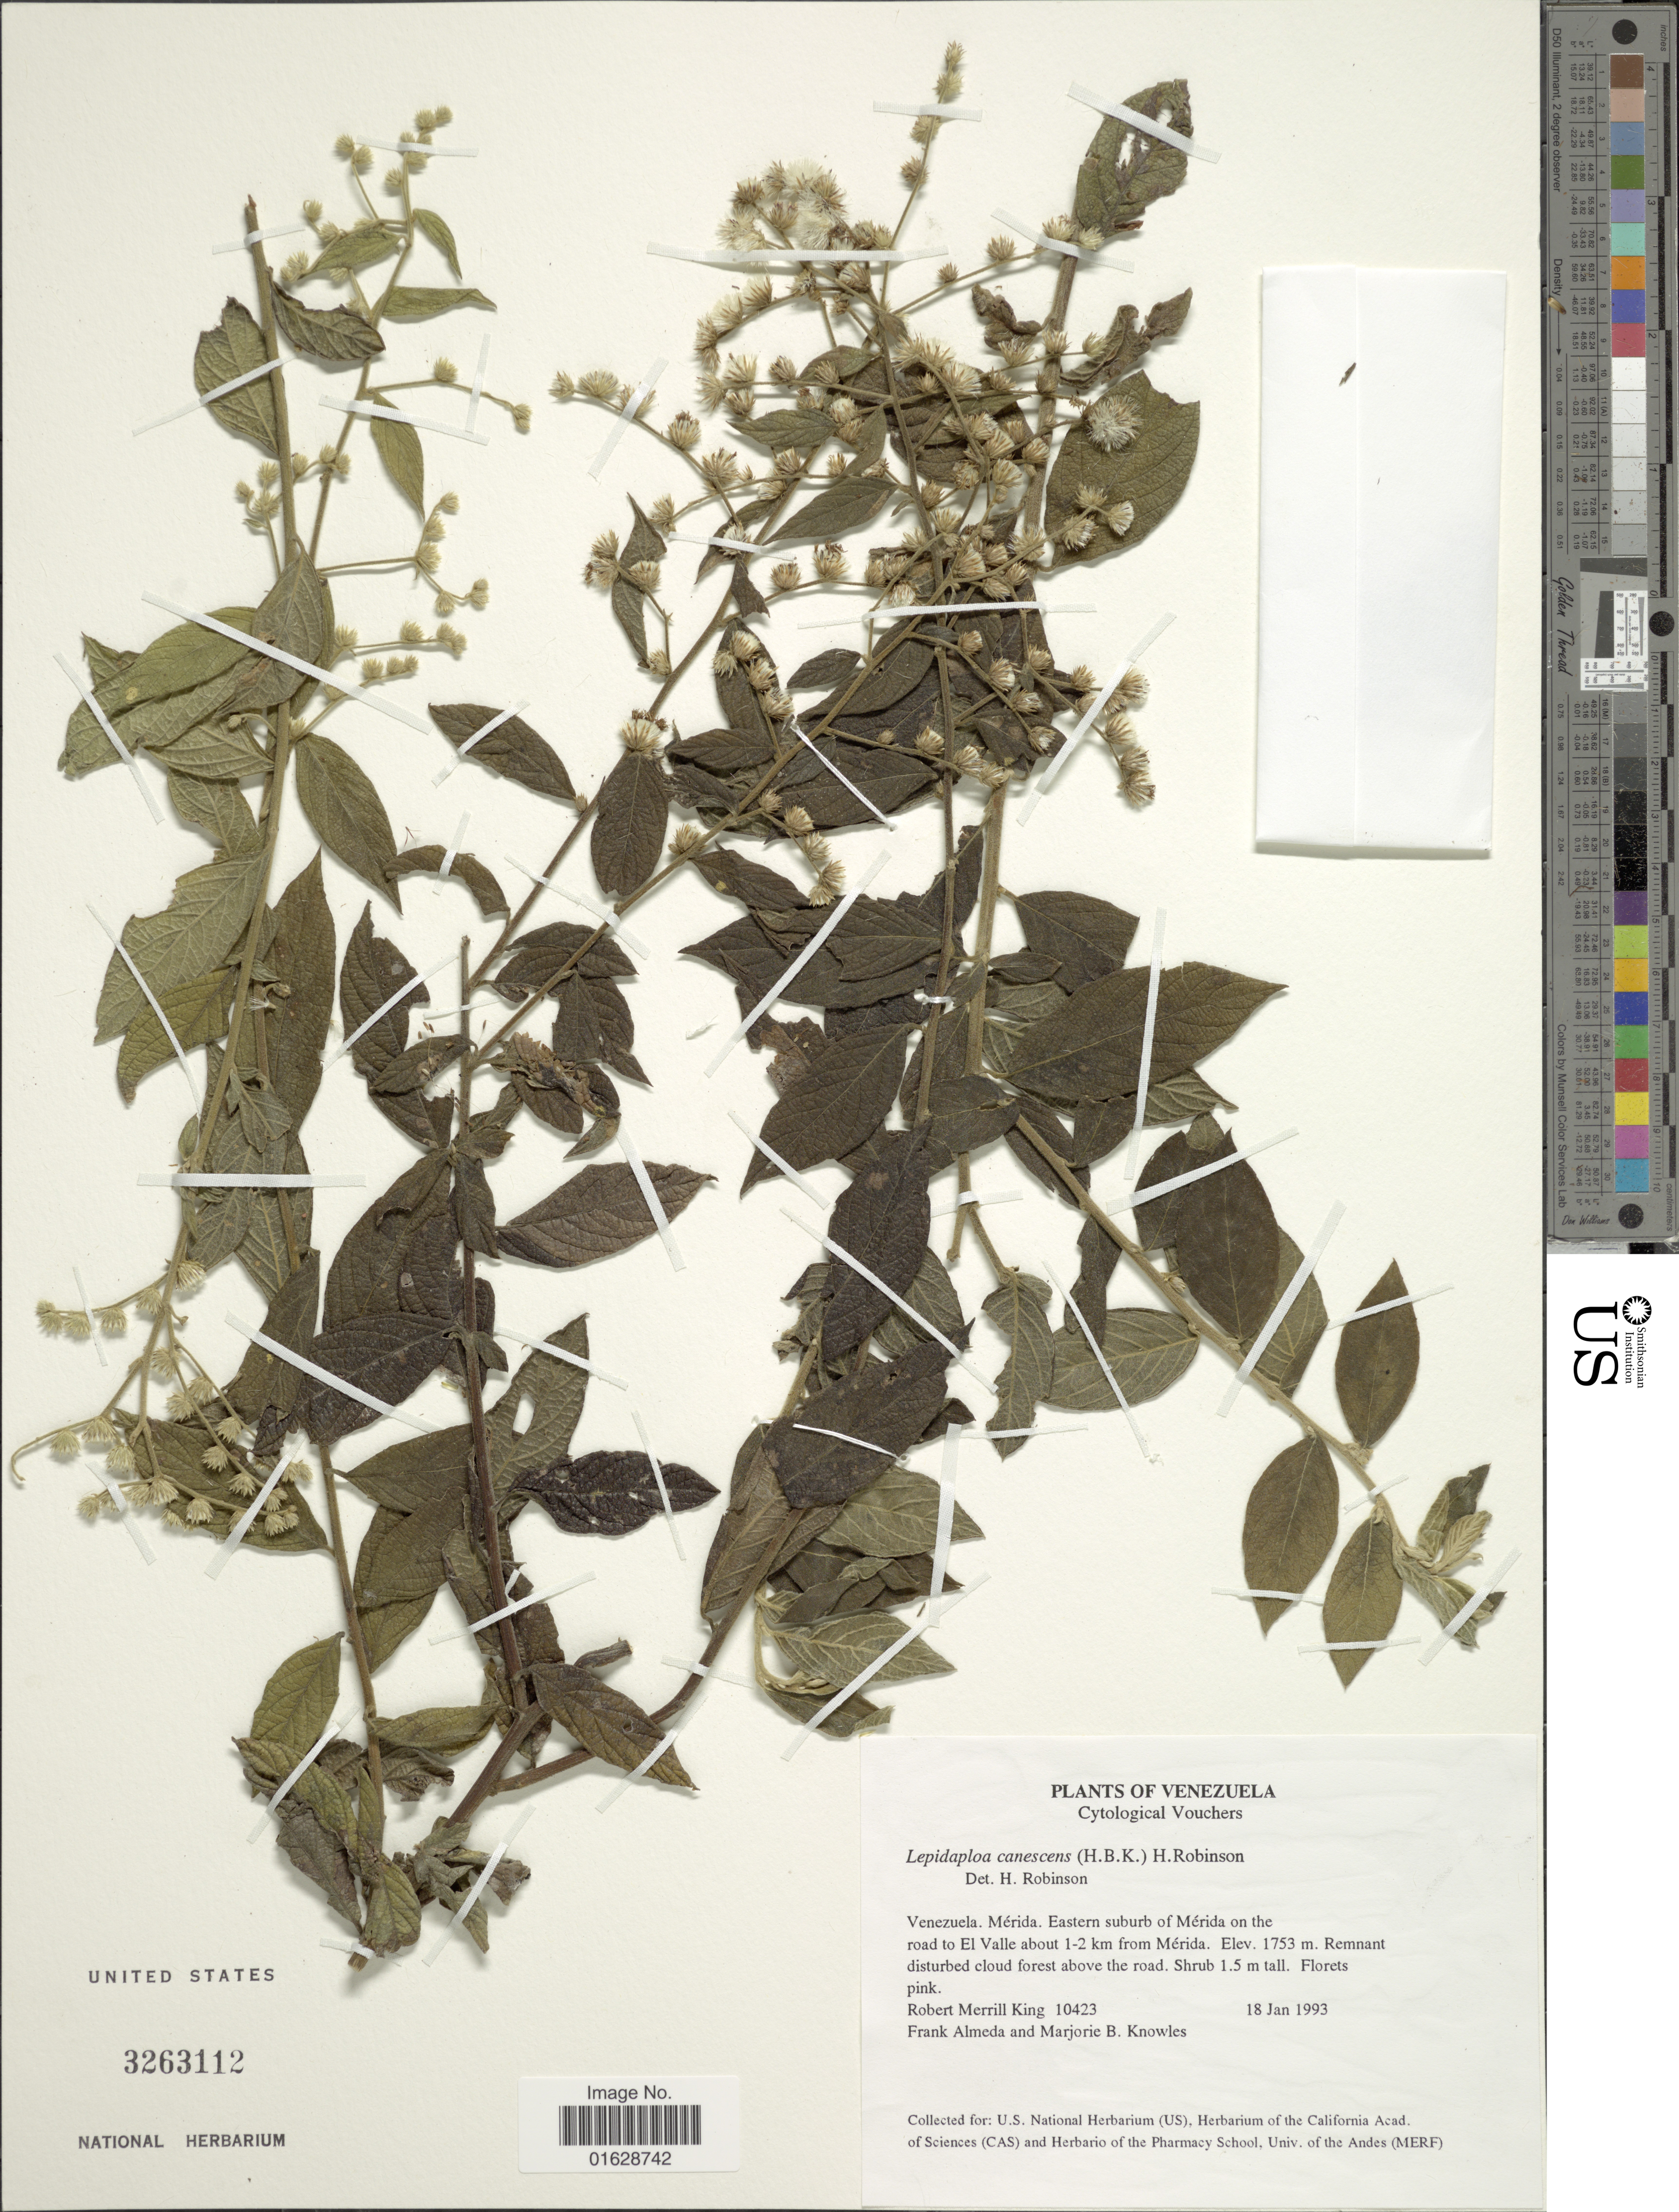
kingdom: Plantae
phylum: Tracheophyta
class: Magnoliopsida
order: Asterales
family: Asteraceae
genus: Lepidaploa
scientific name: Lepidaploa canescens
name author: (Kunth) H. Rob.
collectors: R. M. King, F. Almeda & M. B. Knowles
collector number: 10423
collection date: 1993-01-18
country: Venezuela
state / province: Mérida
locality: Eastern suburb of Merida on the road to El Valle about 1-2 km from Merida.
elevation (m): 1753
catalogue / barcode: US 3263112